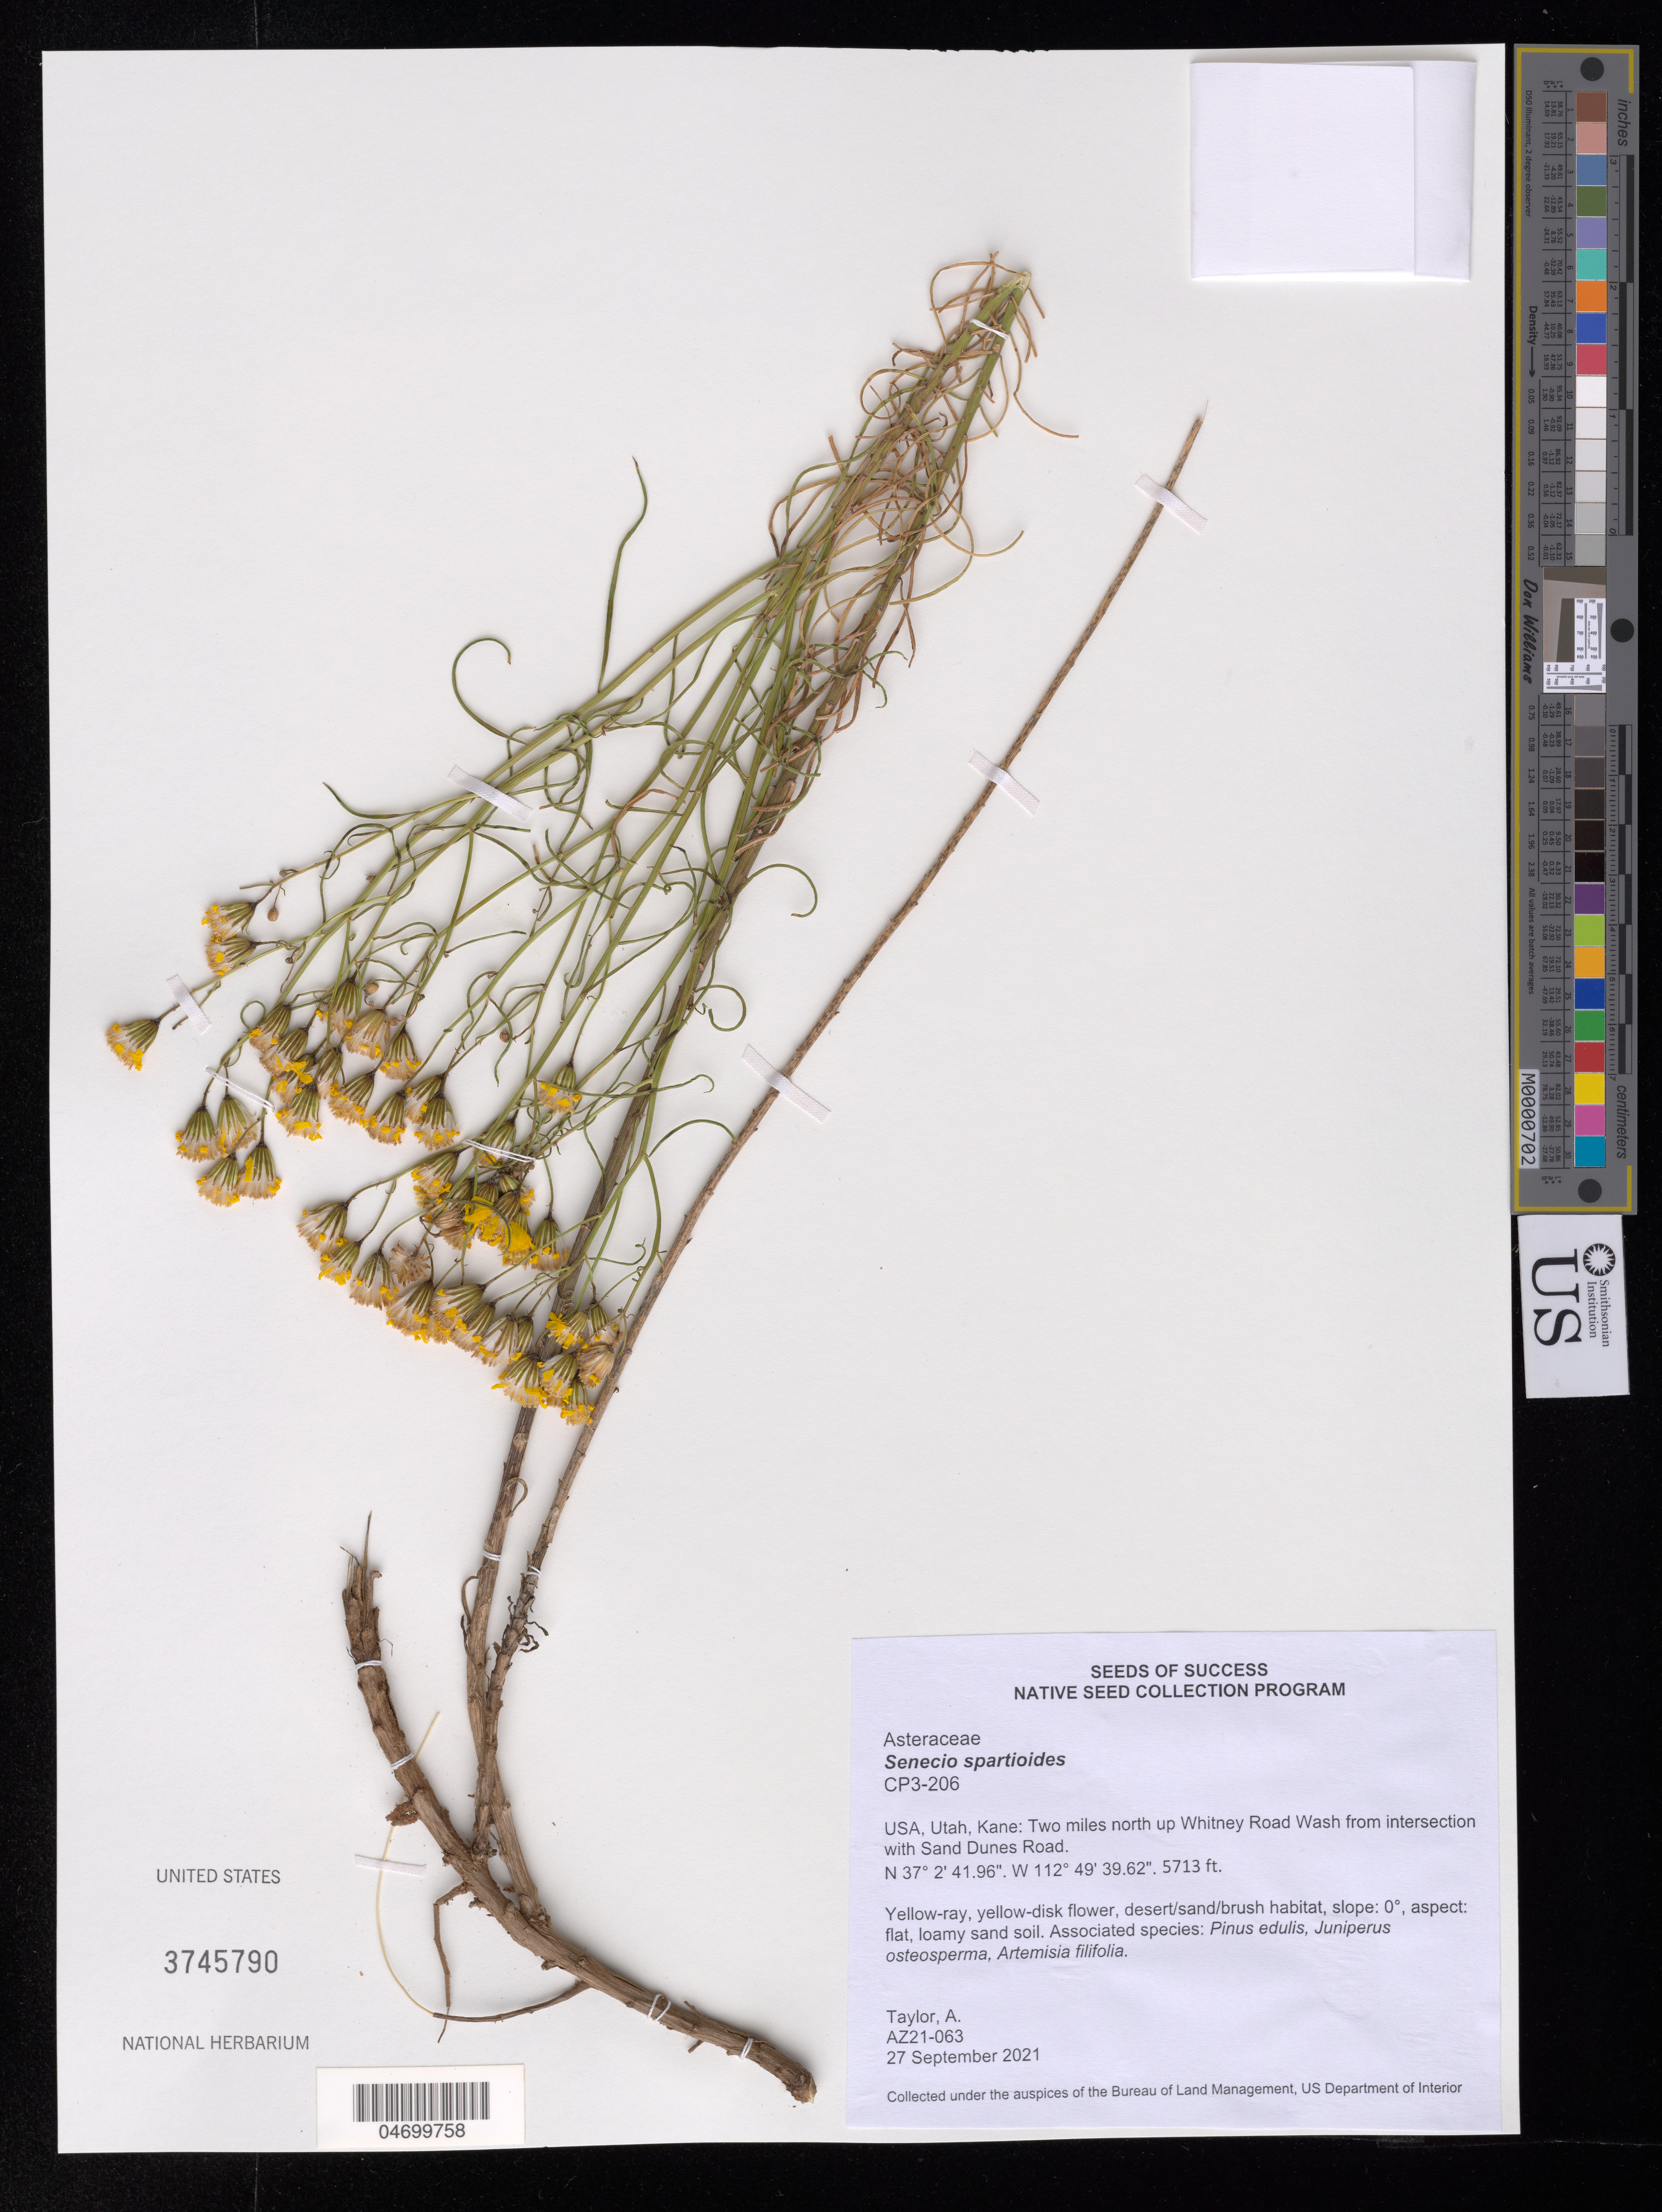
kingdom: Plantae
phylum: Tracheophyta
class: Magnoliopsida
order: Asterales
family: Asteraceae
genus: Senecio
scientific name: Senecio spartioides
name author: Torr. & A. Gray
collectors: A. Taylor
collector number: CP3-206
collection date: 2021-09-27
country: United States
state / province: Utah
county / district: Kane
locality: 2 mi. N up Whitney Road Wash from intersection with Sand Dunes Rd.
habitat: Loamy sand soil. Desert/sand/brush habitat. With Pinus edulis, Juniperus osteosperma, Artemisia filifolia.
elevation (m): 1741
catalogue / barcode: US 3745790